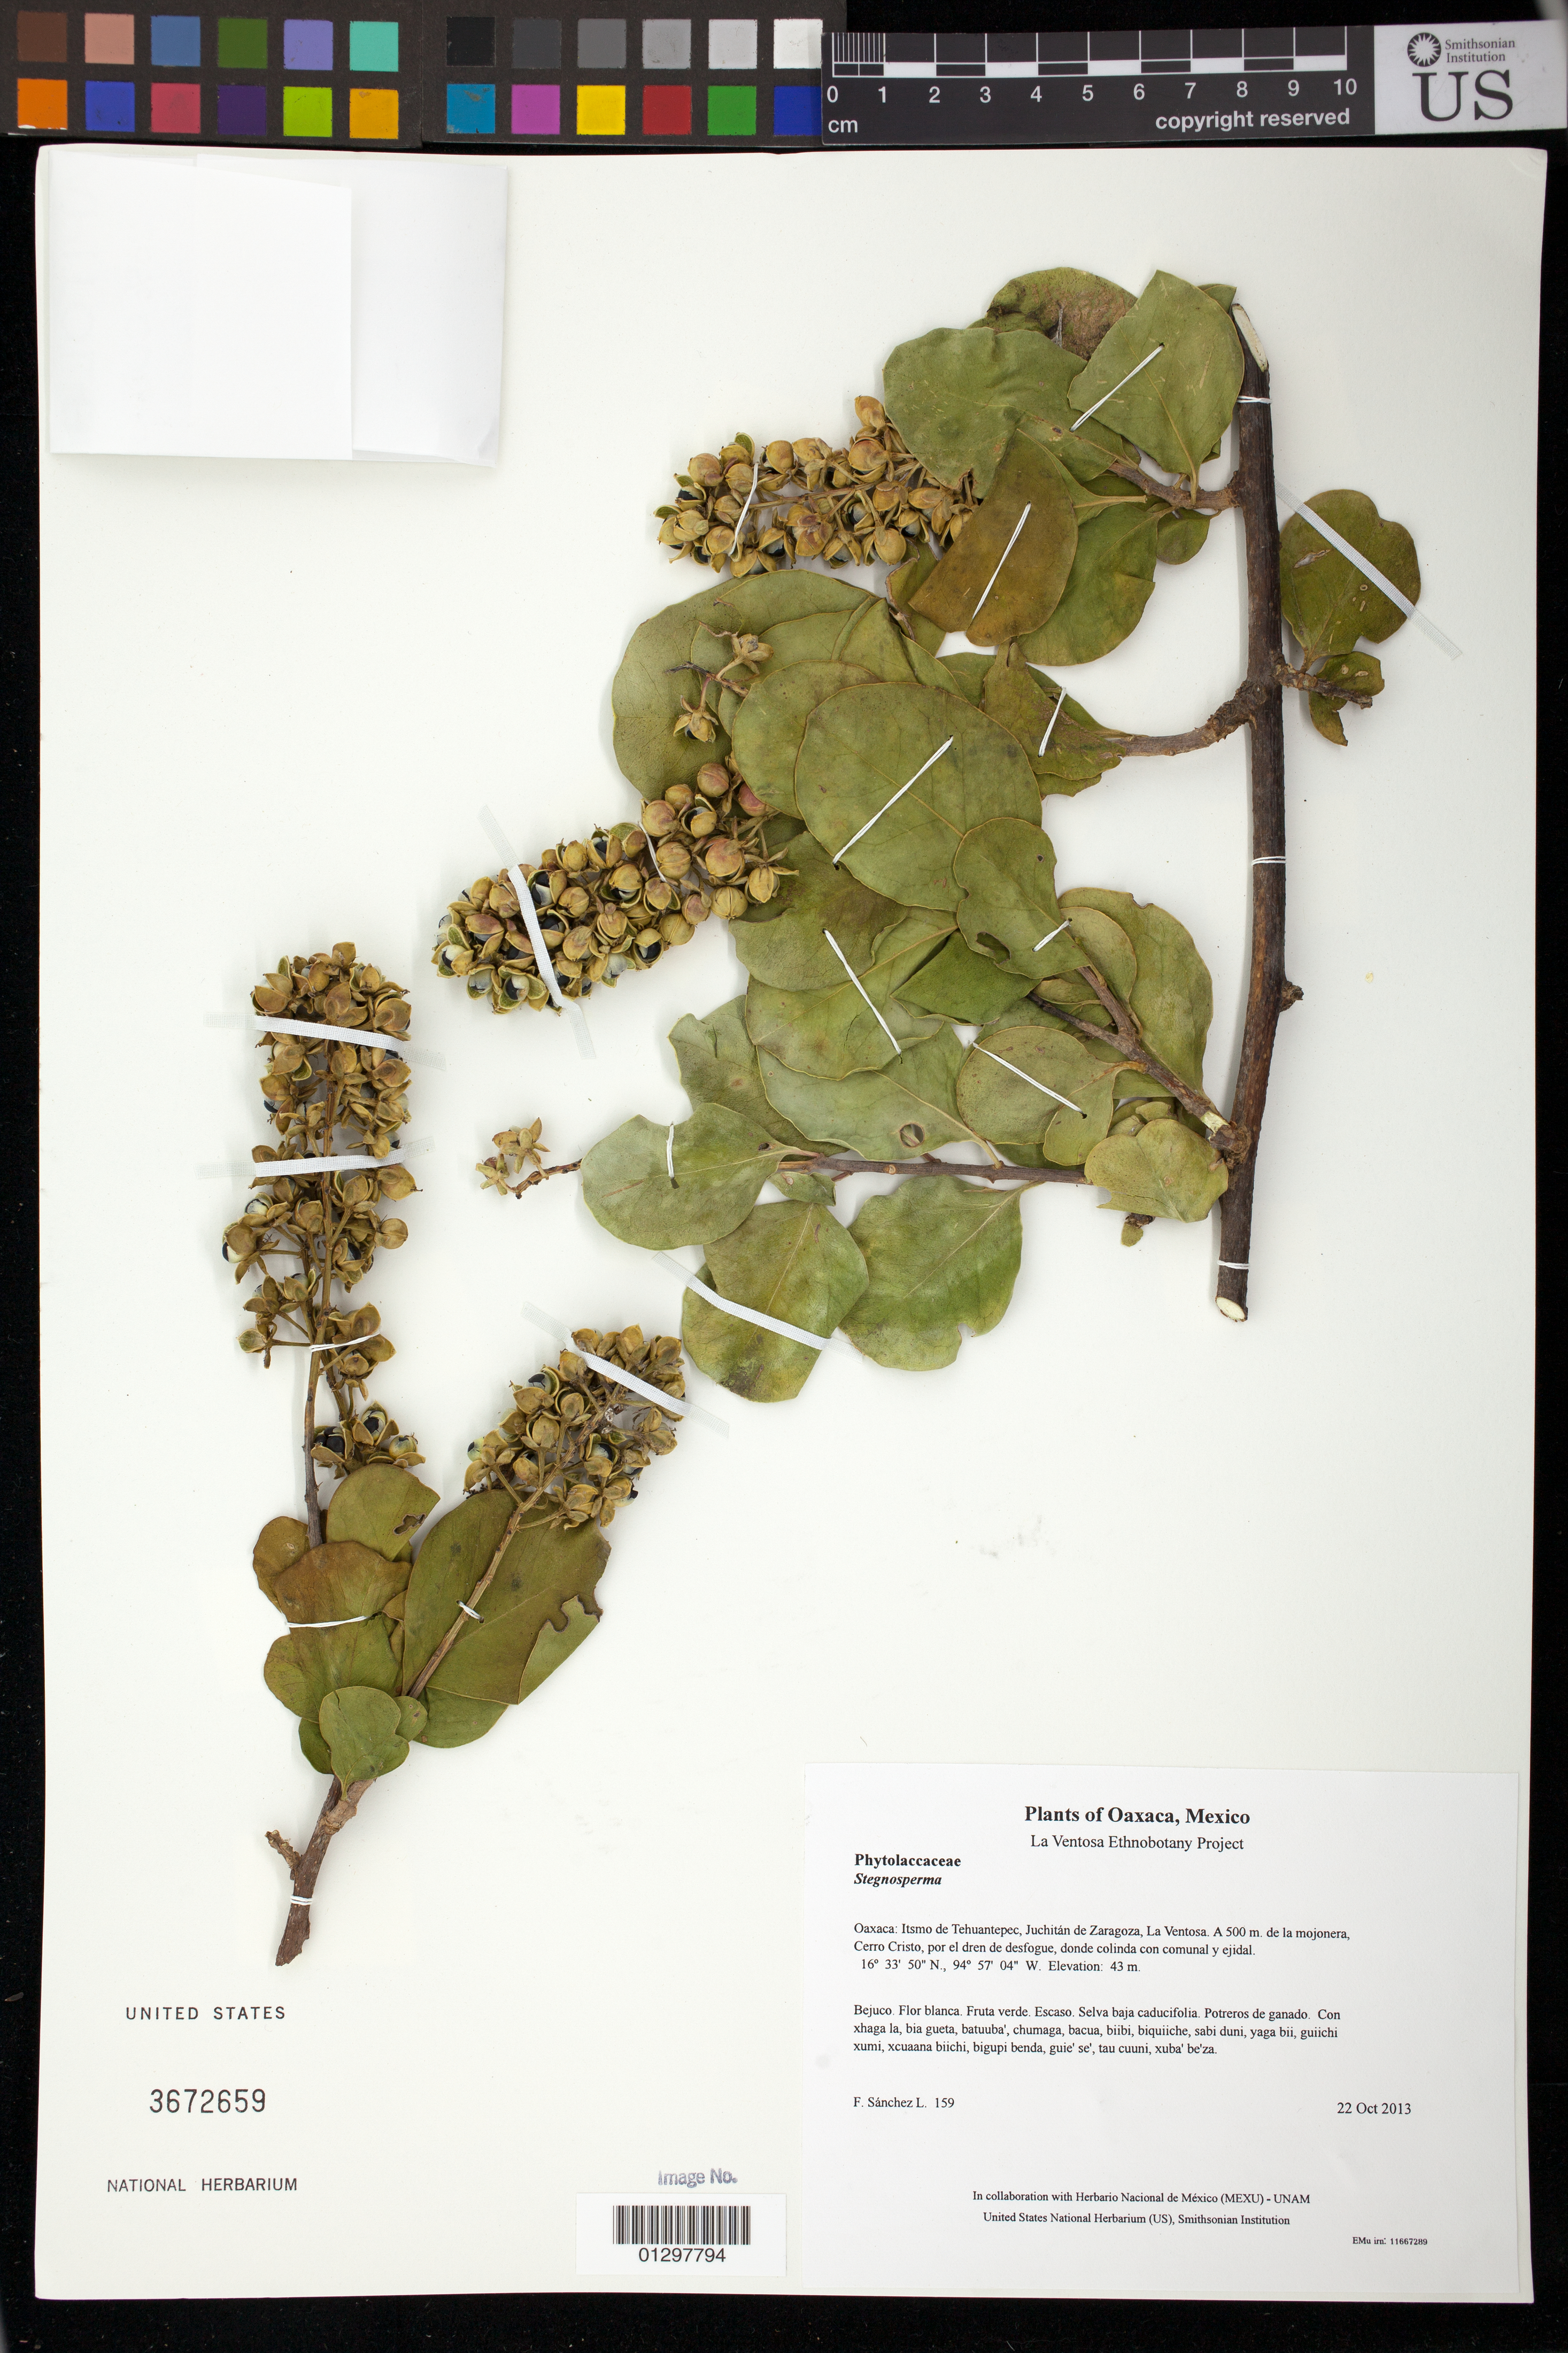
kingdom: Plantae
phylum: Tracheophyta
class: Magnoliopsida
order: Caryophyllales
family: Stegnospermataceae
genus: Stegnosperma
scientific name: Stegnosperma cubense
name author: A. Rich.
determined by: Velasco G., Kenia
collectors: F. Sánchez L.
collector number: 159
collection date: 2013-10-22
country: Mexico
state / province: Oaxaca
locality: Itsmo de Tehuantepec, Juchitán de Zaragoza, La Ventosa. A 500 m. de la mojonera, Cerro Cristo, por el dren de desfogue, donde colinda con comunal y ejidal.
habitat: Selva baja caducifolia. Potreros de ganado.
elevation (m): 43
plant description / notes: JEBOT, MEXU, SERO, US; Yaga luba'. Guie' naquichi'. Cuaananaxhi naga'. Huaxie'.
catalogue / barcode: US 3672659